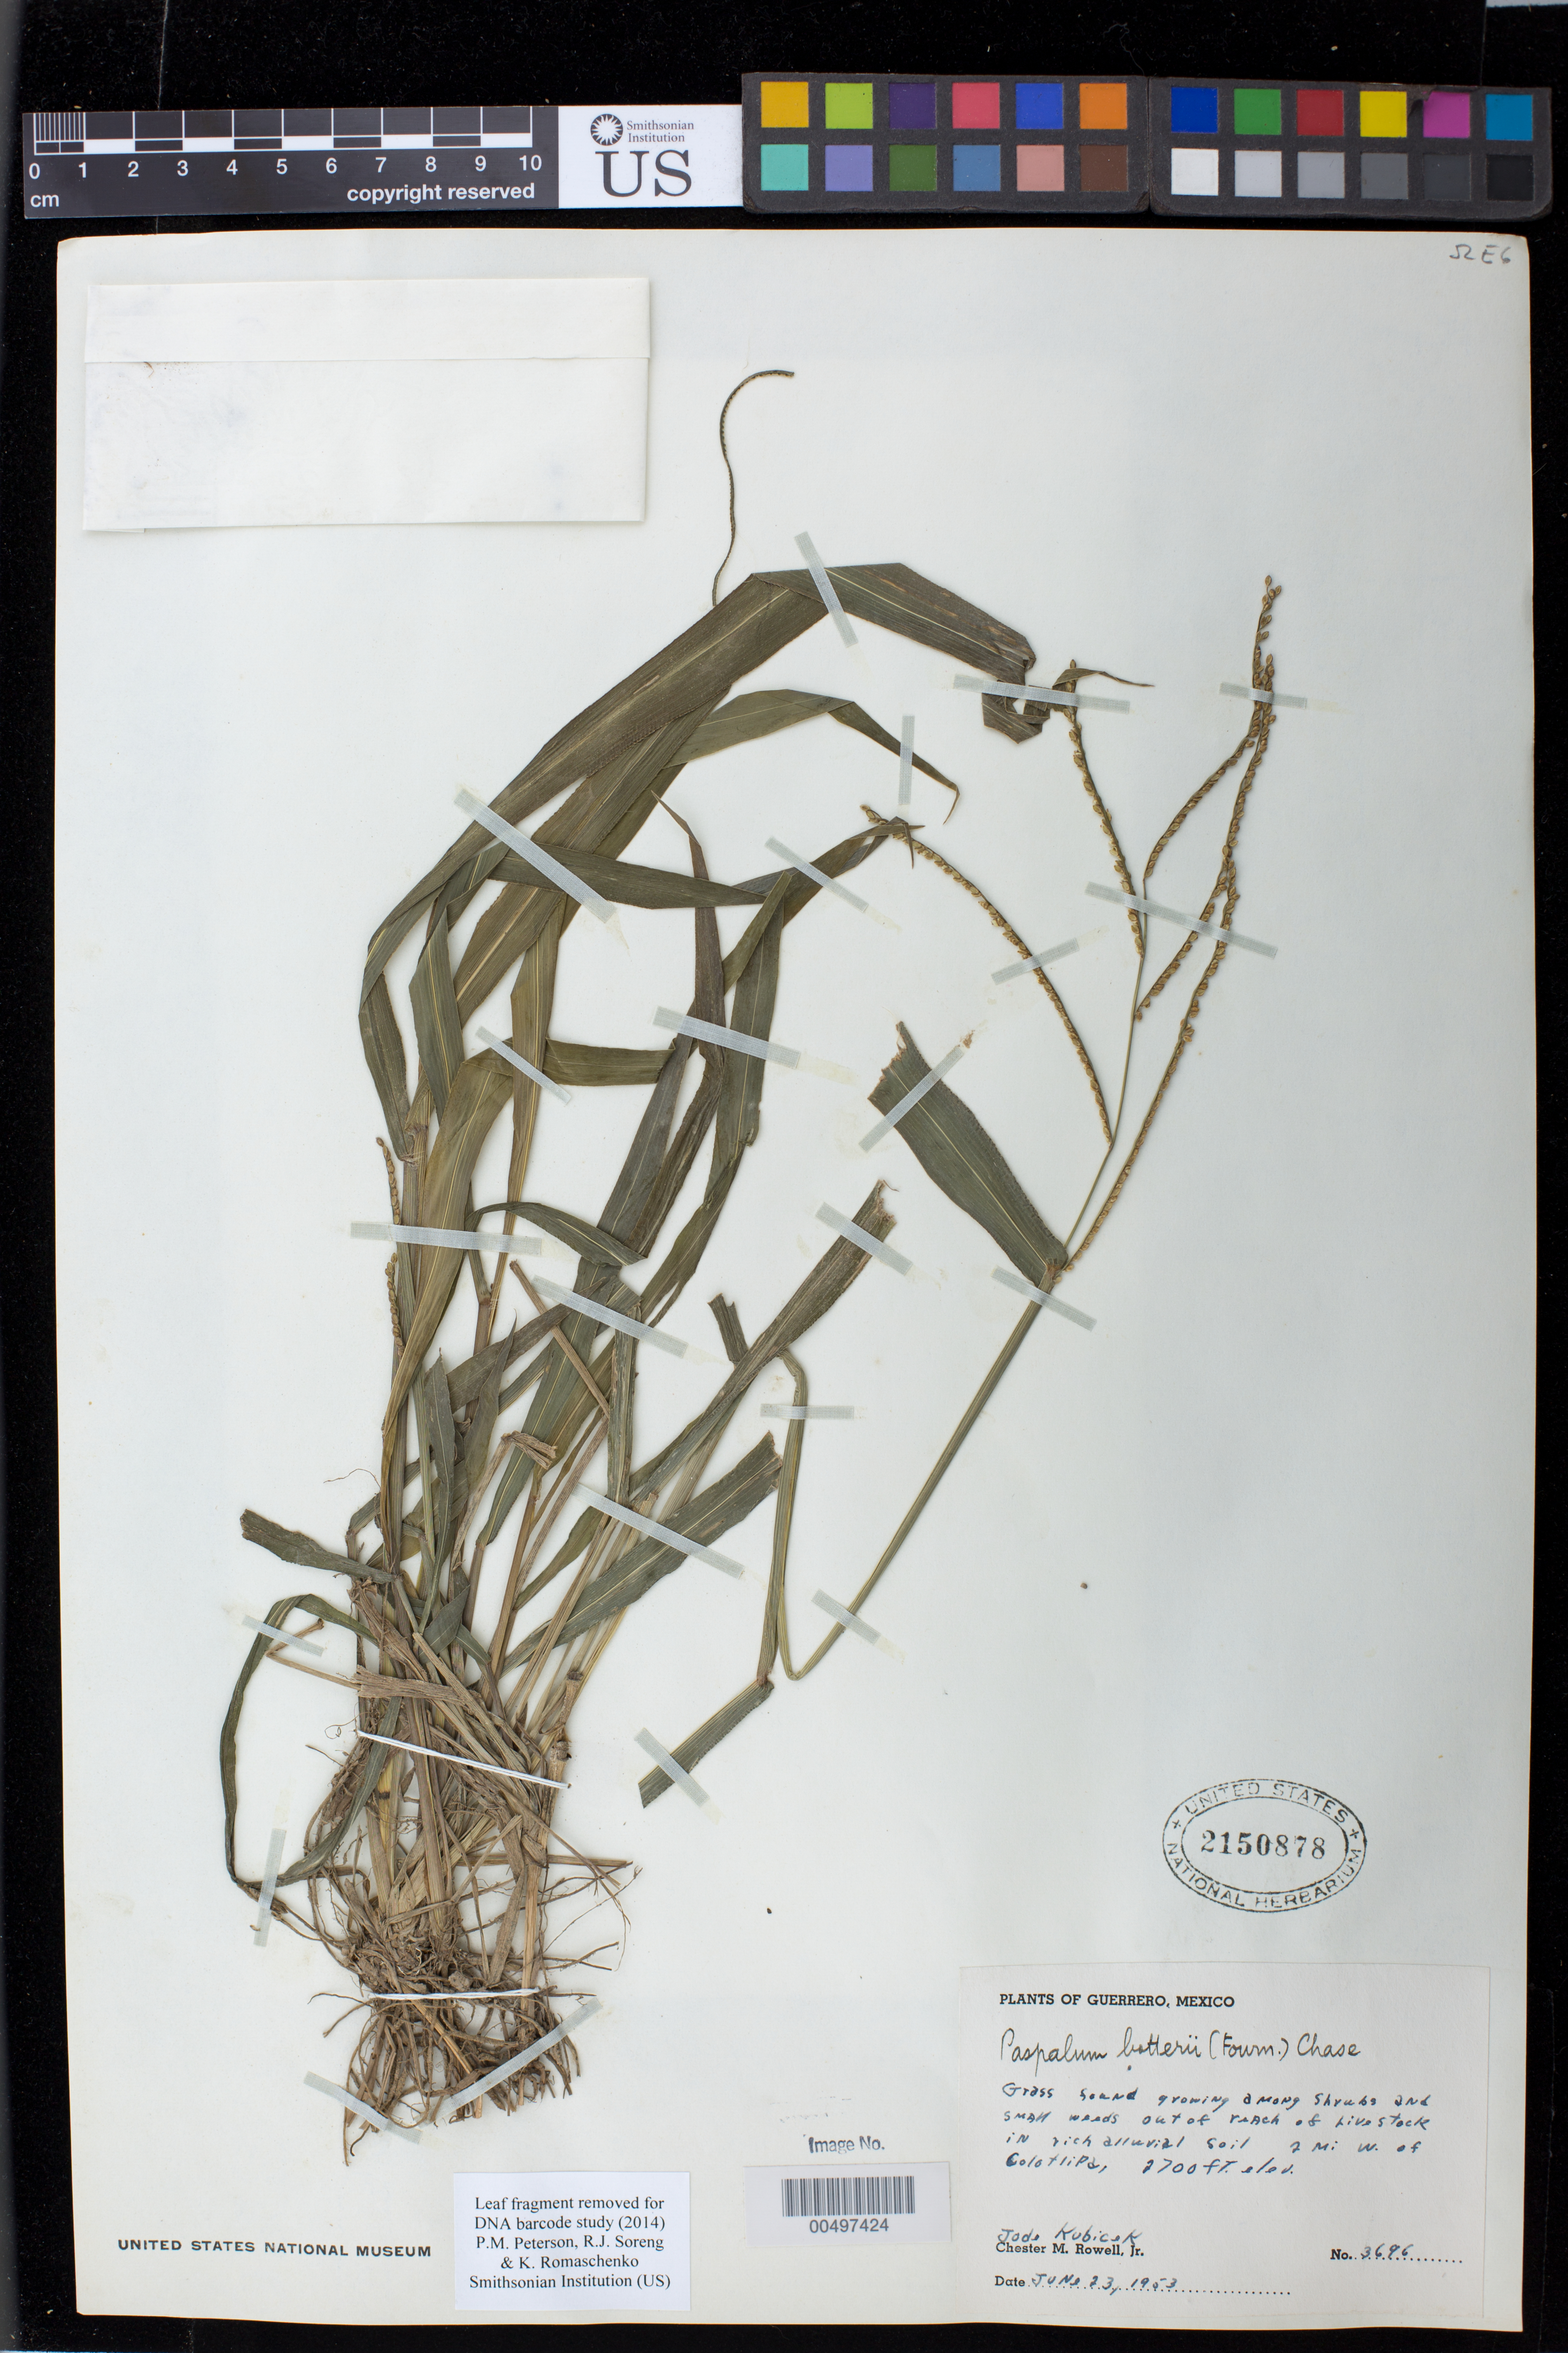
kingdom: Plantae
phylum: Tracheophyta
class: Liliopsida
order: Poales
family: Poaceae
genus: Paspalum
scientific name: Paspalum botteri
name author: (E. Fourn.) Chase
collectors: J. Kubicek & C. M. Rowell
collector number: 3696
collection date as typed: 23 Jun 1953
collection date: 1953-06-23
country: Mexico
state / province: Guerrero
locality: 2 mi W of Colotlipa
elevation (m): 823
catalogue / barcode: US 2150878